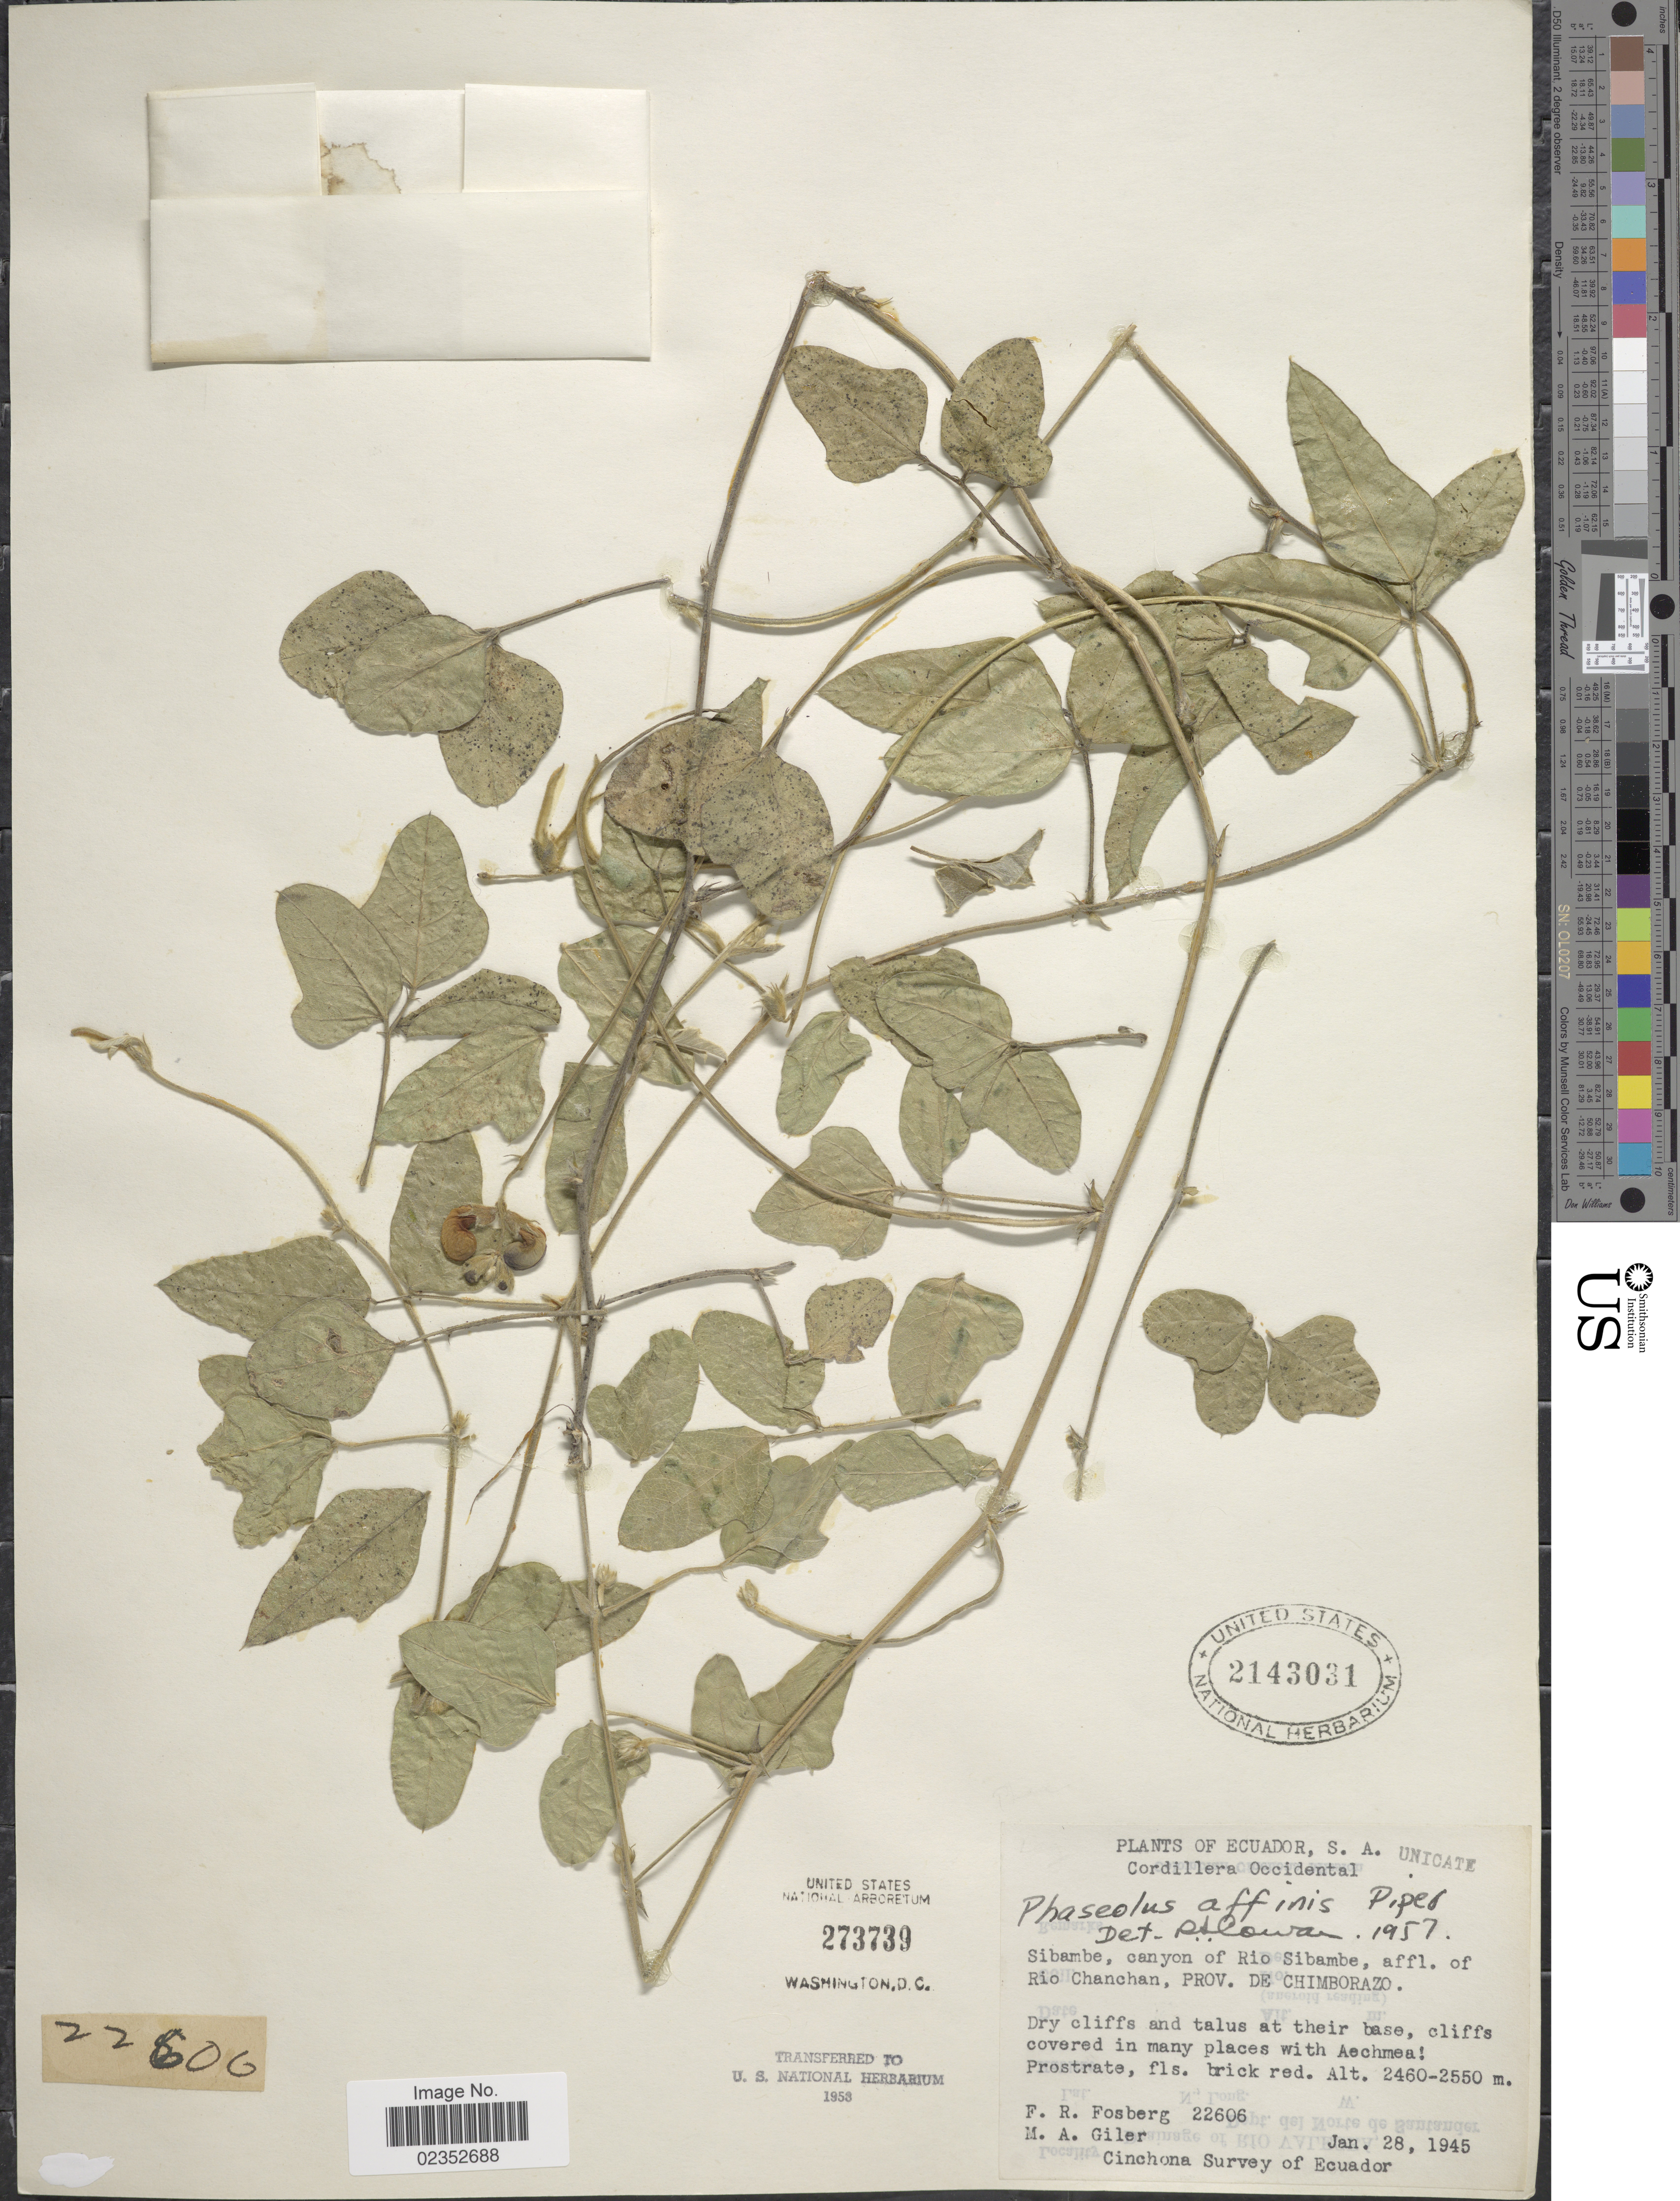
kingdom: Plantae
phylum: Tracheophyta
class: Magnoliopsida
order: Fabales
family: Fabaceae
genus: Macroptilium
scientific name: Macroptilium atropurpureum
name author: (DC.) Urb.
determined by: Strong, Mark T., (BOT), Smithsonian Institution - National Museum of Natural History (UNITED STATES)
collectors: F. R. Fosberg & M. Giler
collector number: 22606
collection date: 1945-01-28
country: Ecuador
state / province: Chimborazo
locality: S.A. Cordillera Occidental, Sibambe, canyon of Rio Sibambe, affl. of Rio Chanchan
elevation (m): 2460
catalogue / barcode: US 2143031